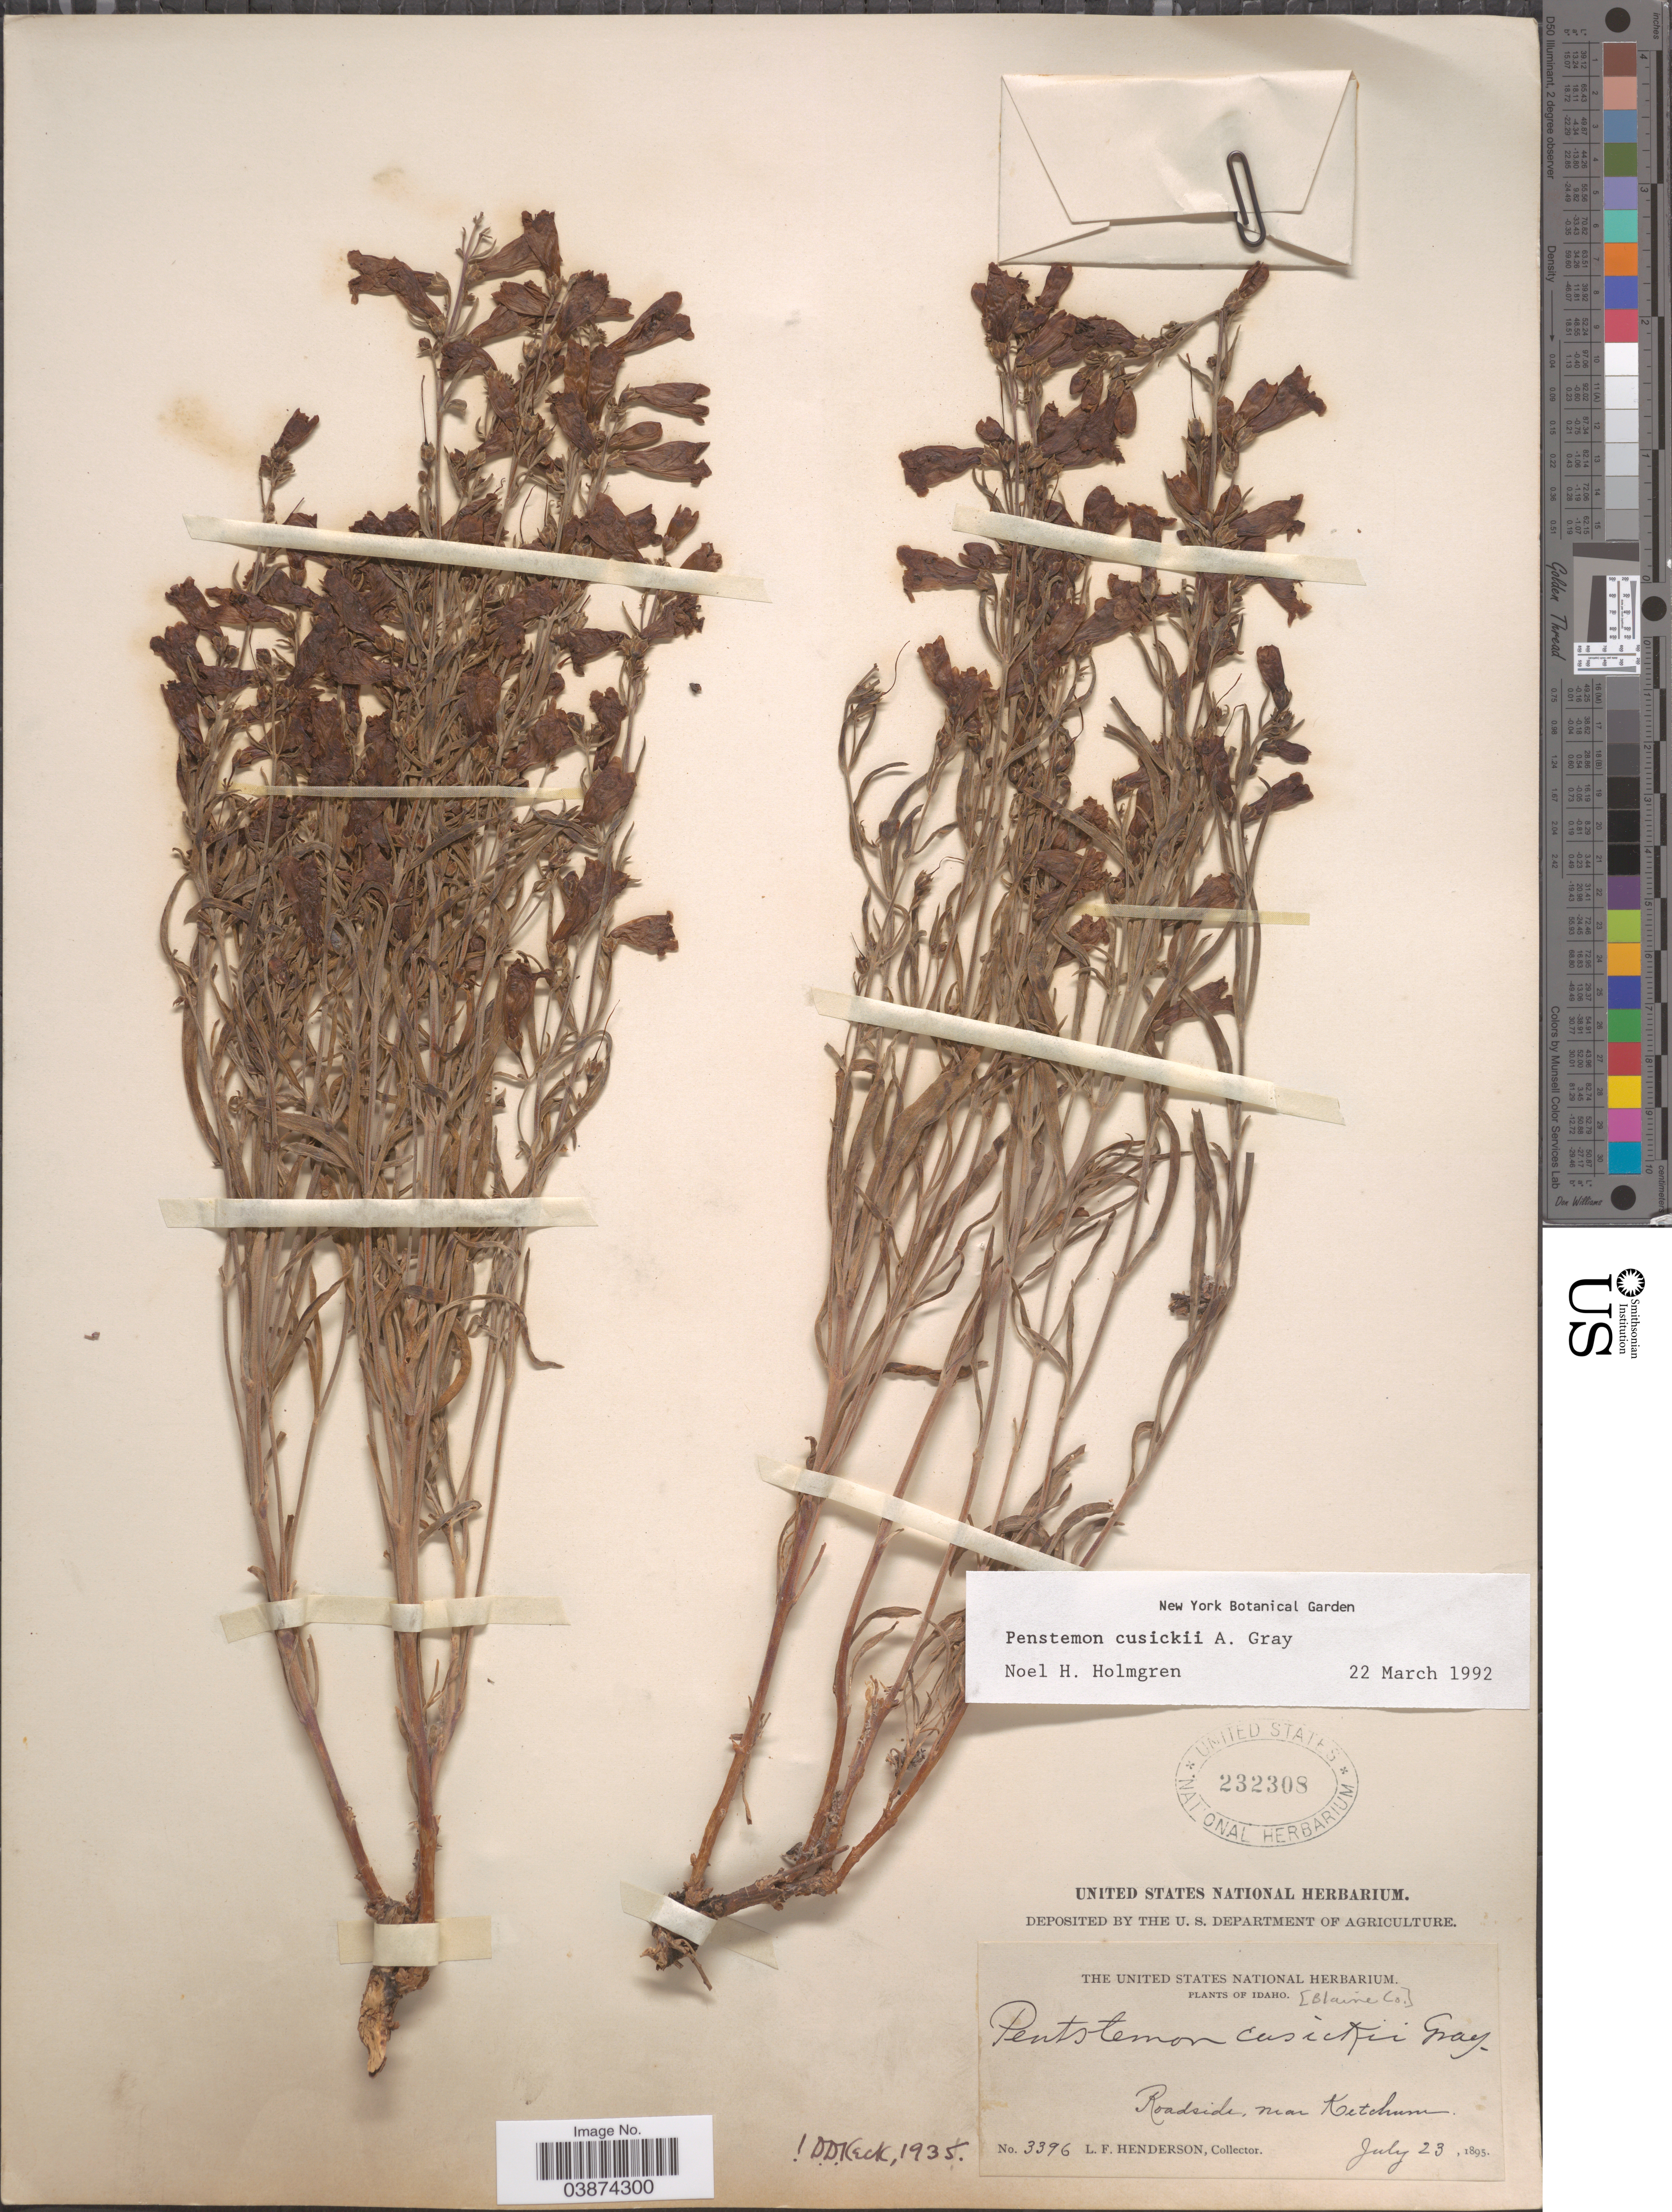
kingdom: Plantae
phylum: Tracheophyta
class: Magnoliopsida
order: Lamiales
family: Plantaginaceae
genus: Penstemon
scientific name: Penstemon cusickii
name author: A. Gray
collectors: L. Henderson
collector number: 3396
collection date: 1895-07-23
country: United States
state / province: Idaho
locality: Blaine Co. Roadside, near Ketchum.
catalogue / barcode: US 232308